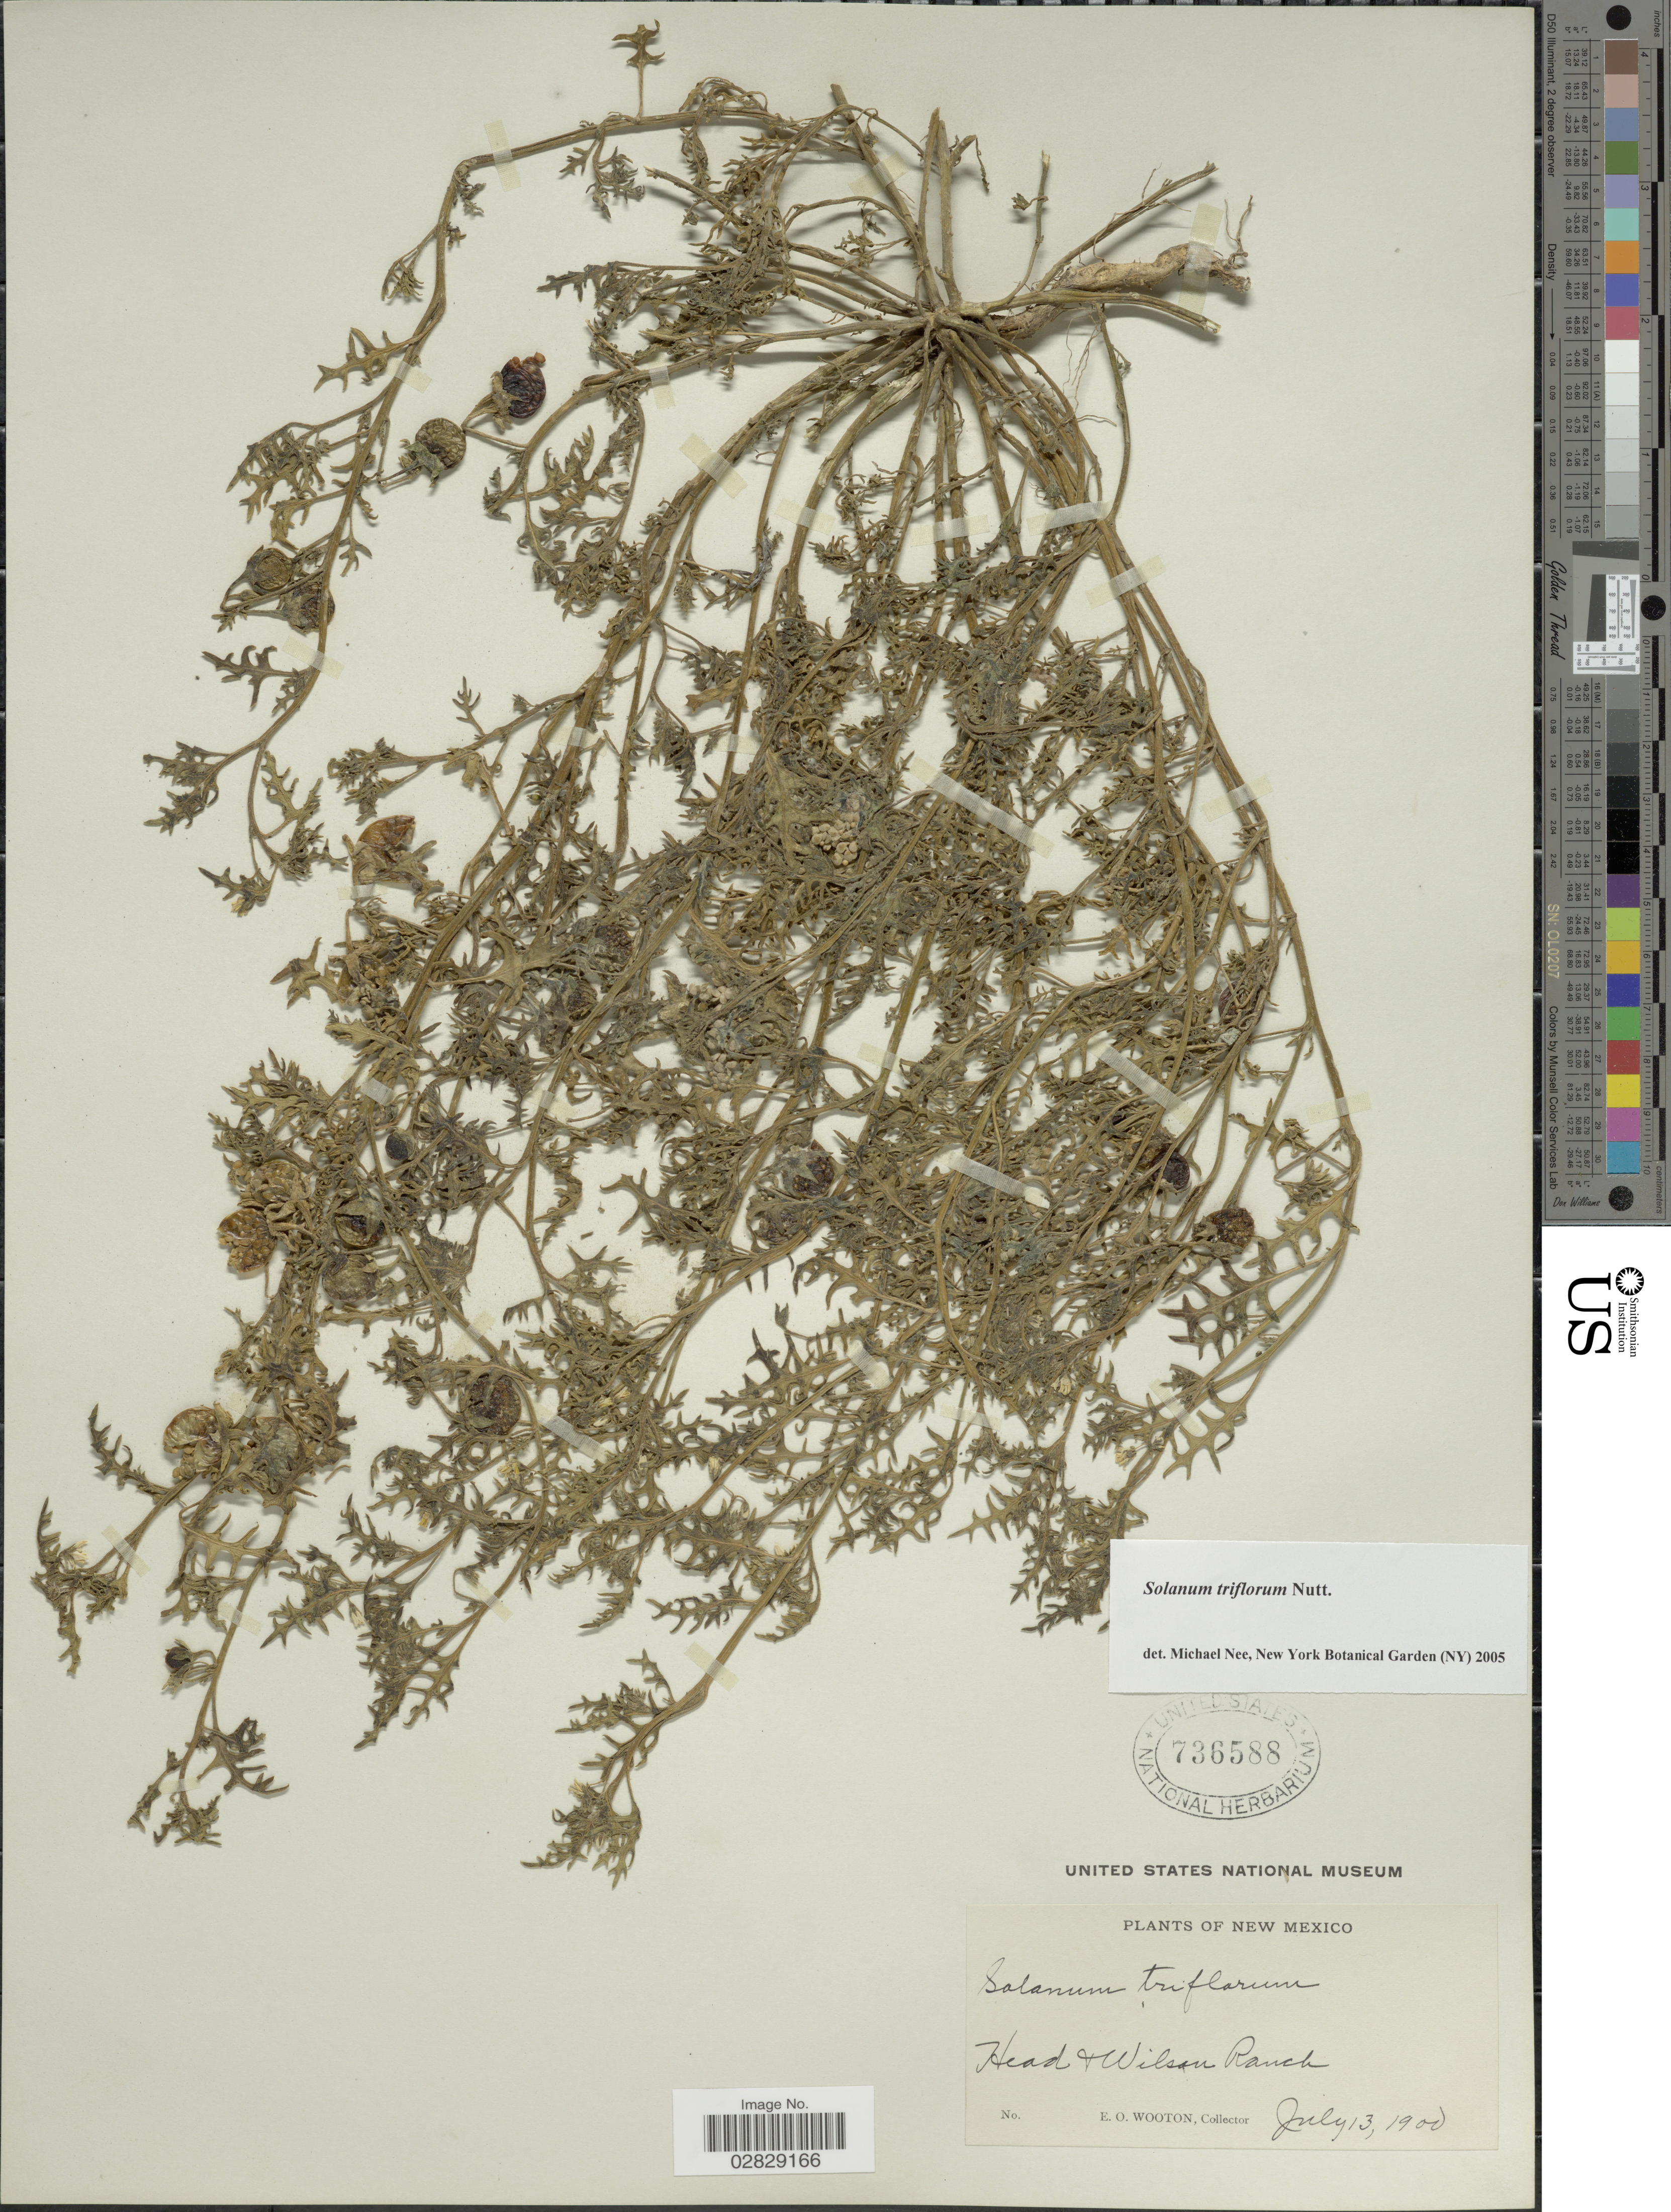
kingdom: Plantae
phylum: Tracheophyta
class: Magnoliopsida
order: Solanales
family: Solanaceae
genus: Solanum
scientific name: Solanum triflorum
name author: Nutt.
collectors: E. O. Wooton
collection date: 1900-07-13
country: United States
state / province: New Mexico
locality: Head + Wilson Ranch.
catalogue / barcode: US 736588